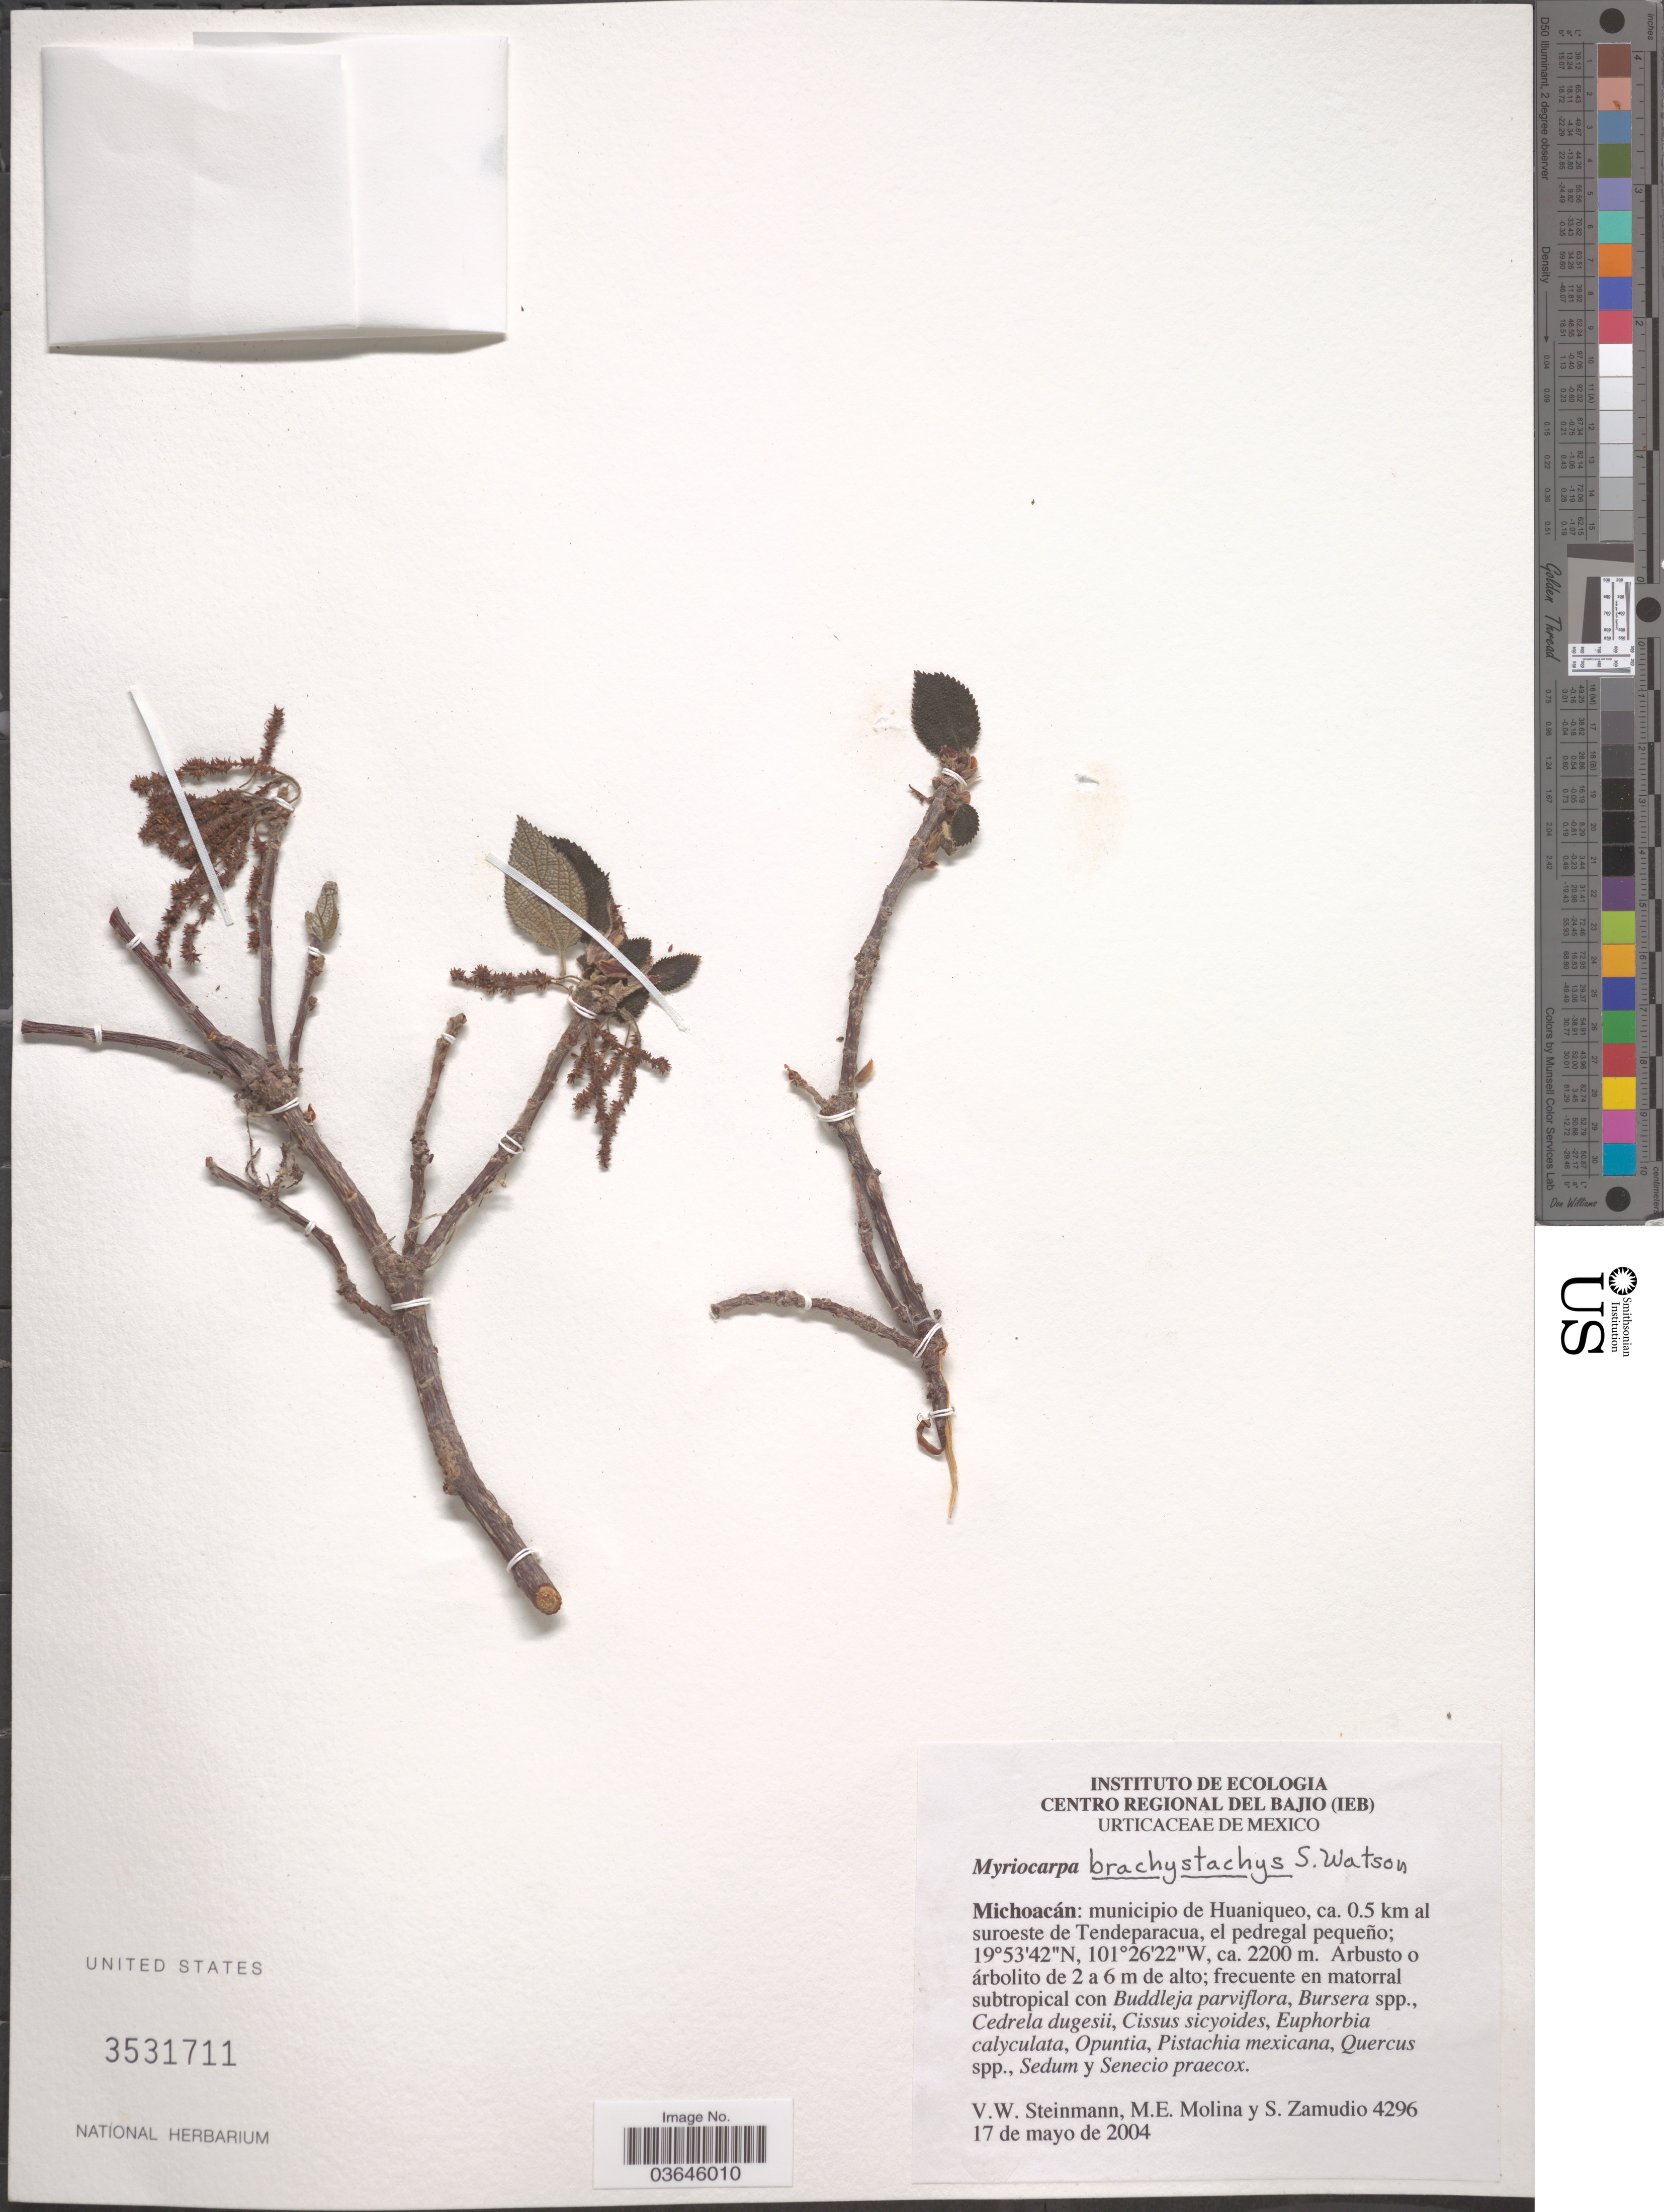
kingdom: Plantae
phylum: Tracheophyta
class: Magnoliopsida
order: Rosales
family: Urticaceae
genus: Myriocarpa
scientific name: Myriocarpa brachystachys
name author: S. Watson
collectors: V. W. Steinmann, M. Molina & S. Zamudio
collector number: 4296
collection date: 2004-05-17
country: Mexico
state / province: Michoacán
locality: Municipio de Huaniqueo, ca. 0.5 km al suroeste de Tendeparacua, el pedregal pequeño.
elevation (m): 2200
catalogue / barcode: US 3531711